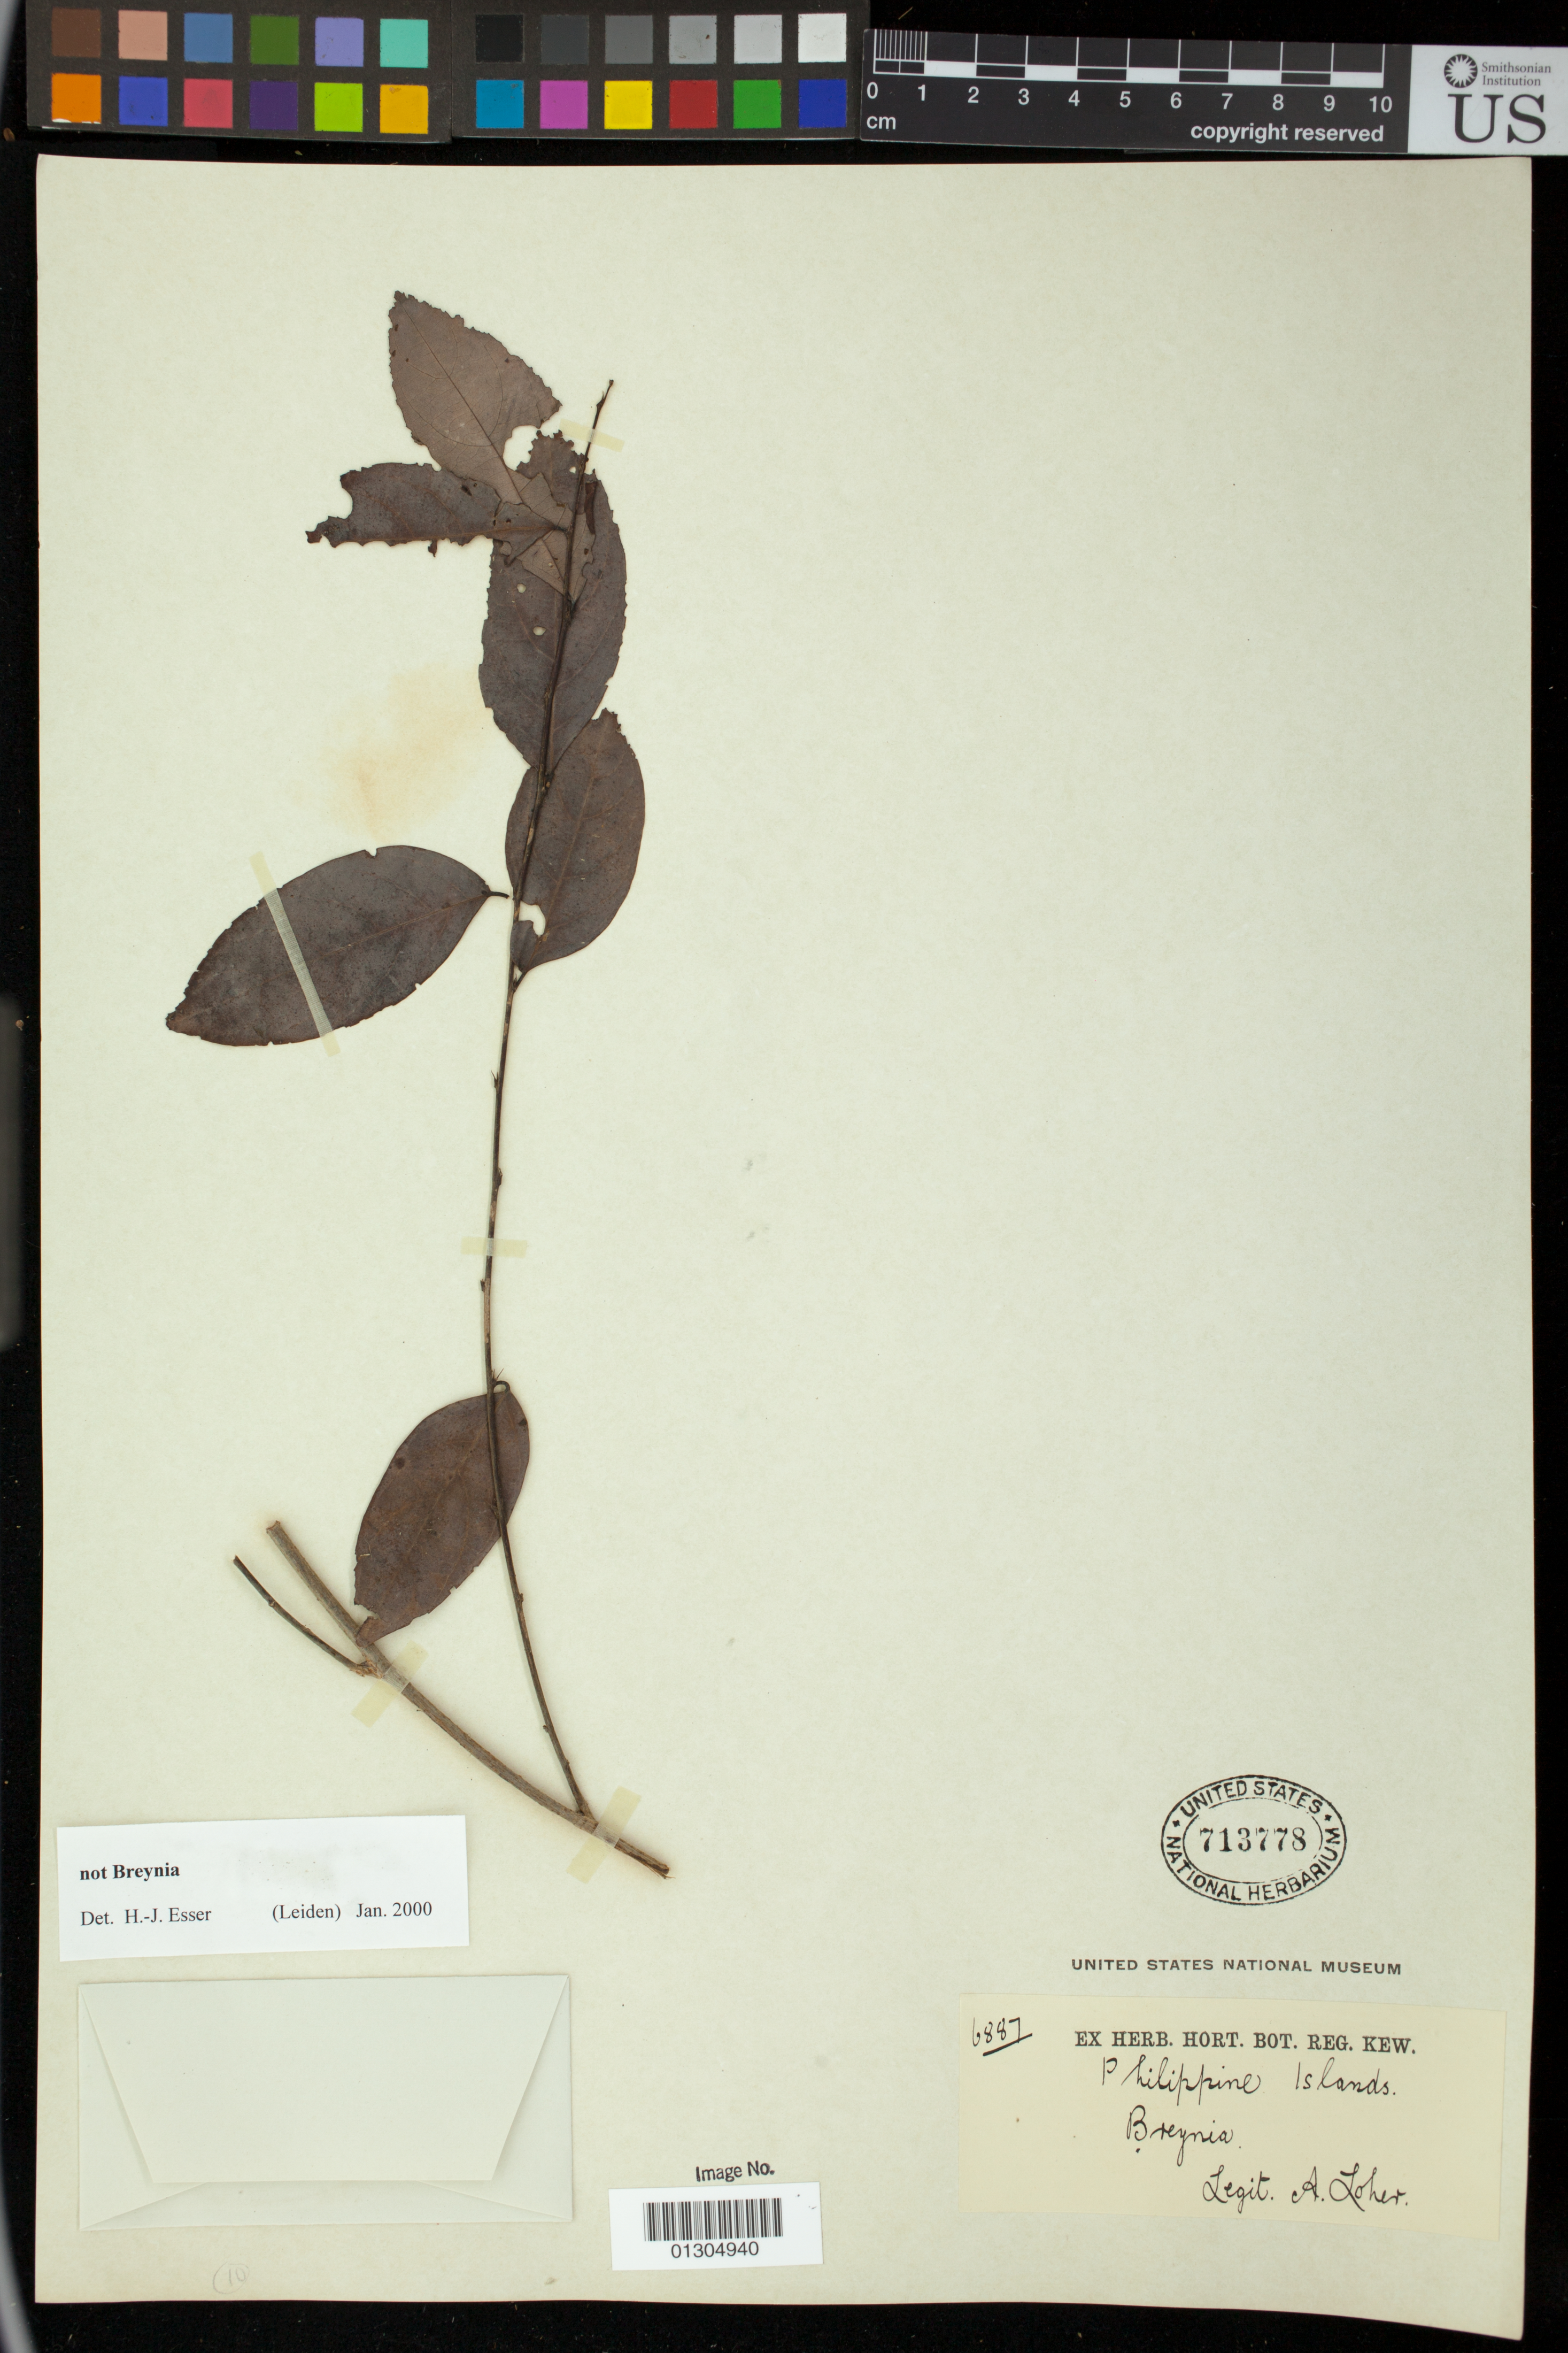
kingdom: Plantae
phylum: Tracheophyta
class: Magnoliopsida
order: Malpighiales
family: Euphorbiaceae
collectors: A. Loher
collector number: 6887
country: Philippines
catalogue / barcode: US 713778